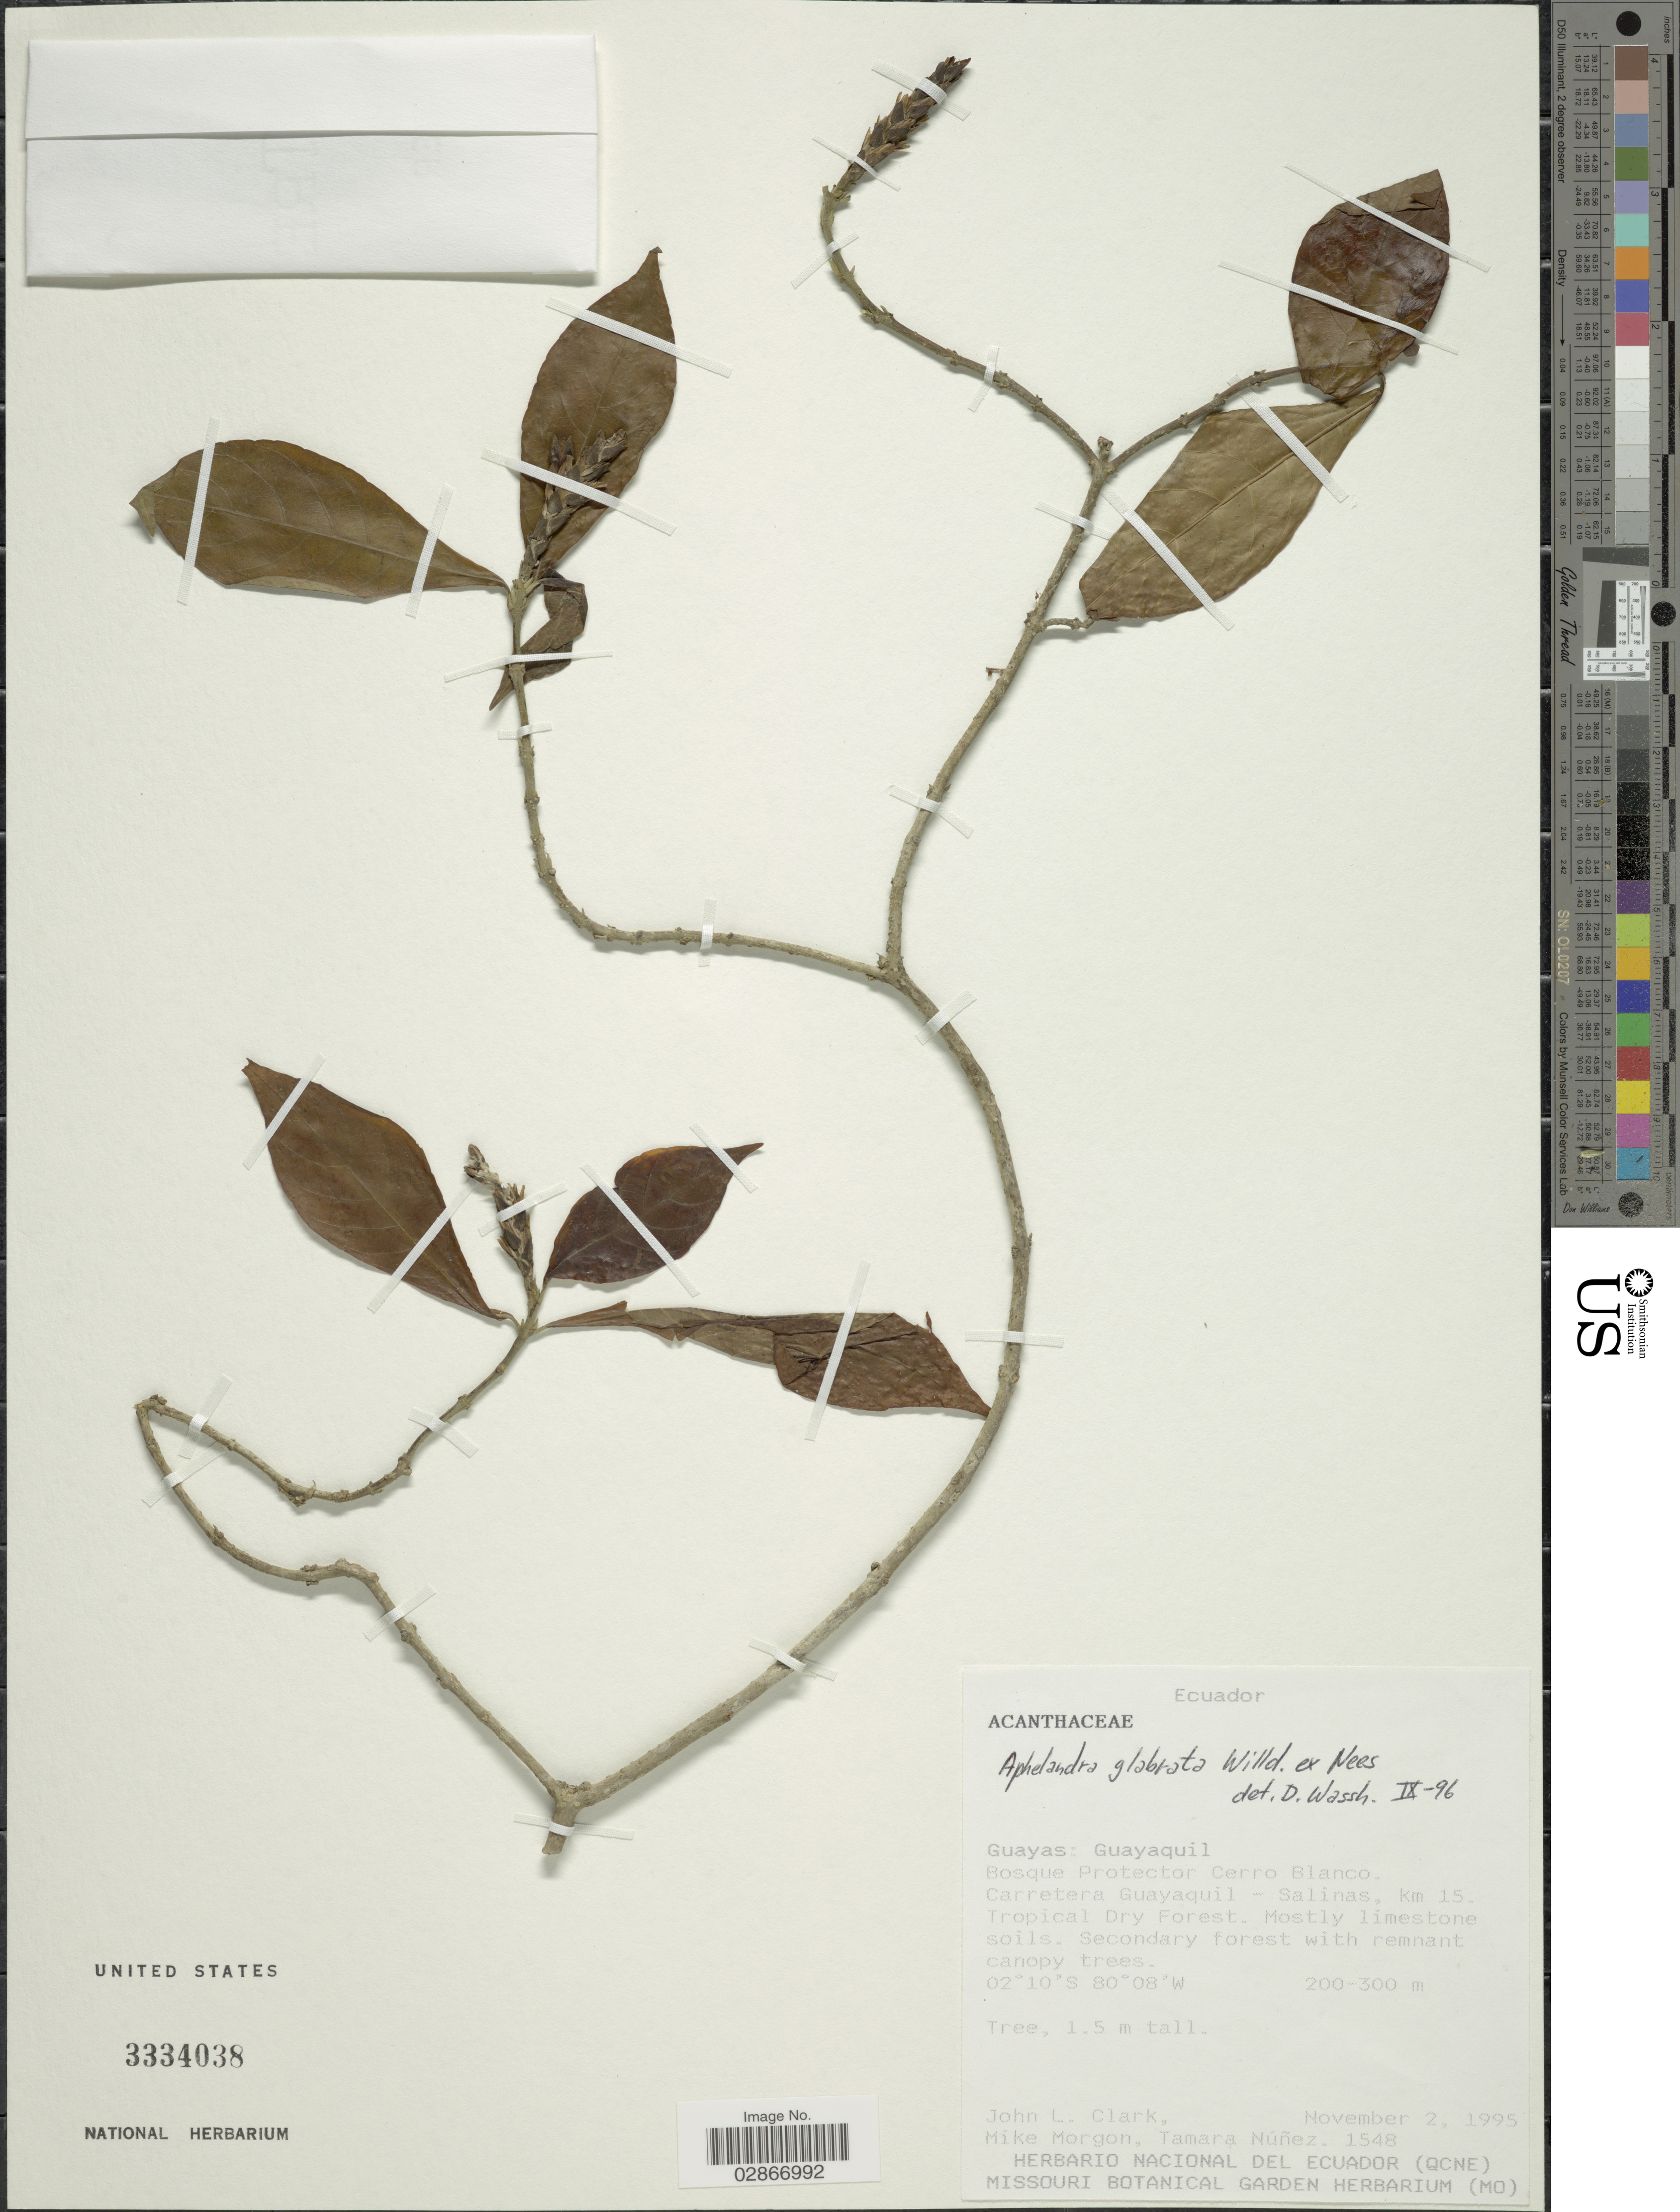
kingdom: Plantae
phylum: Tracheophyta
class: Magnoliopsida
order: Lamiales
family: Acanthaceae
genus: Aphelandra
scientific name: Aphelandra glabrata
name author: Willd. ex Nees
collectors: J. L. Clark, M. Morgon & T. Núñez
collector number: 1548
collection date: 1995-11-02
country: Ecuador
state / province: Guayas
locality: Guayaquil. Bosque Protector Cerro Blanco. Carretera Guayaquil - Salinas, km 15.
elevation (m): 200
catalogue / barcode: US 3334038